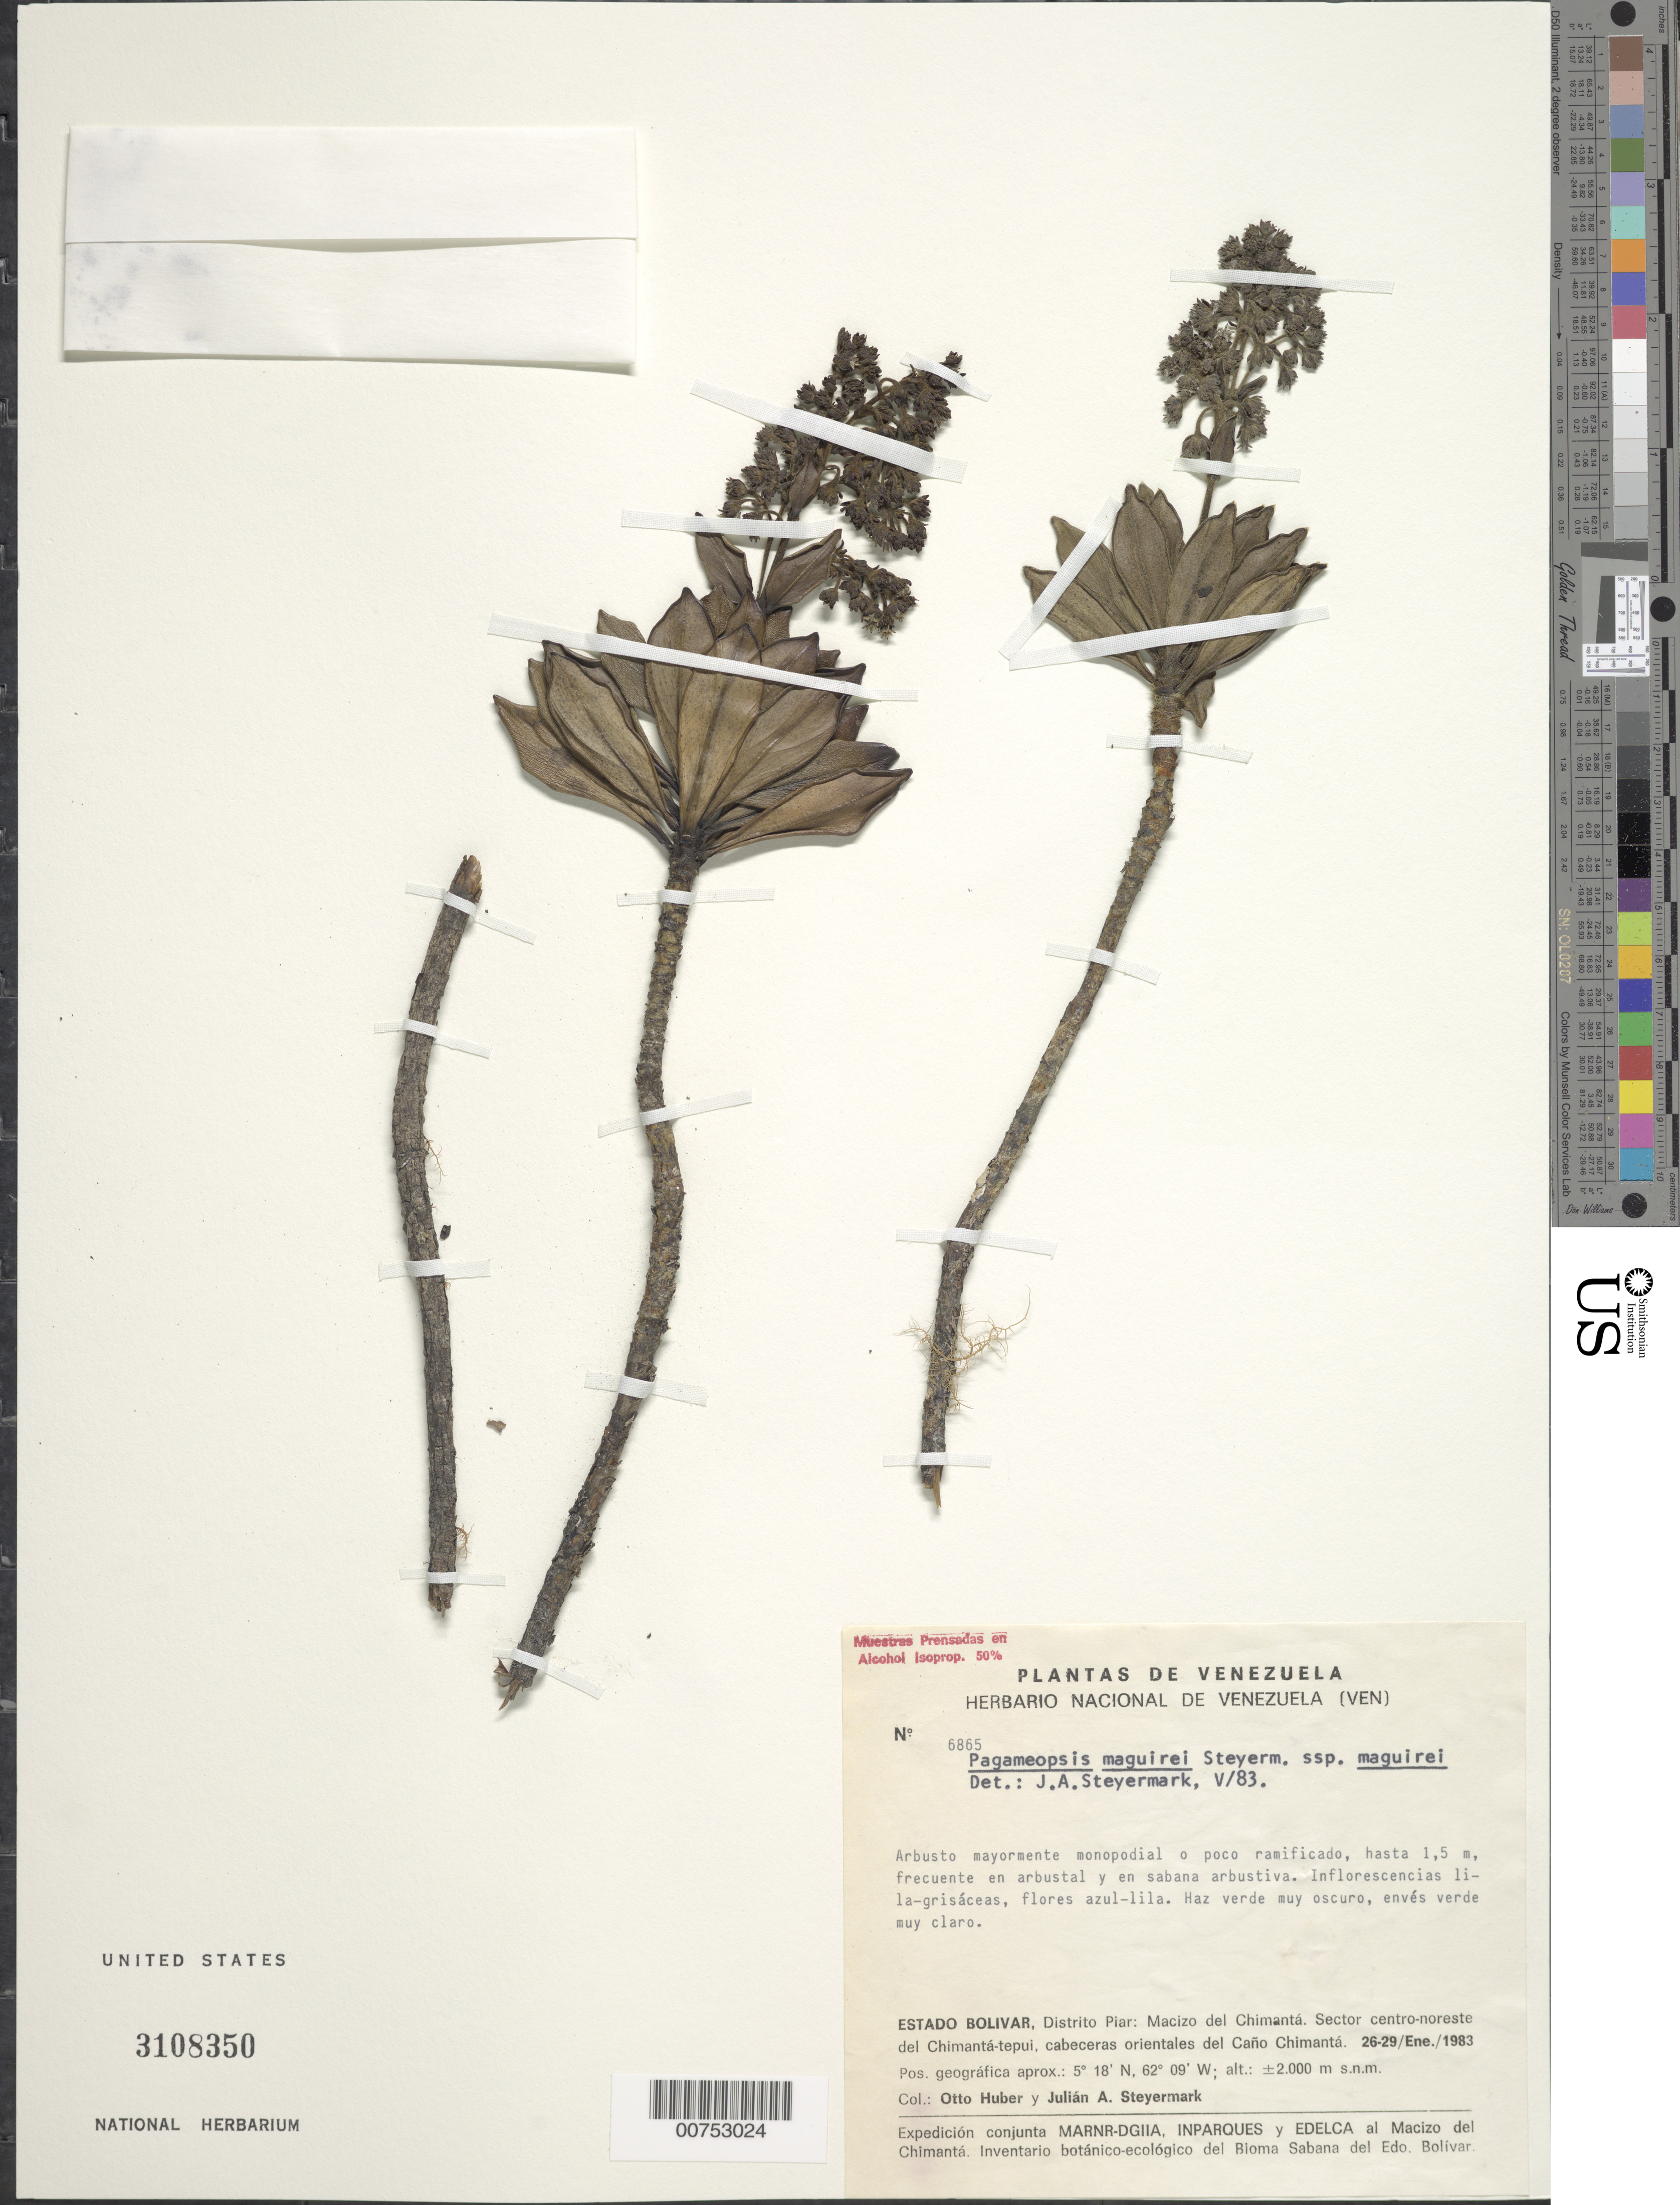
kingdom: Plantae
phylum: Tracheophyta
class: Magnoliopsida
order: Gentianales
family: Rubiaceae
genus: Pagameopsis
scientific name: Pagameopsis maguirei subsp. maguirei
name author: Steyerm.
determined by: Steyermark, Julian A., (VEN)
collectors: O. Huber & J. Steyermark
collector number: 6865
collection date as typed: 26-Jan-83 to 29-Jan-83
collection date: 1983-01-26/1983-01-29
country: Venezuela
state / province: Bolívar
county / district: Piar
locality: Macizo del Chimantá, sector centro NE del Chimantá-tepuí, cabeceras orientales del Caño Chimantá.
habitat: Arbustal y sabana arbustiva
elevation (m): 2000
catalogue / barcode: US 3108350